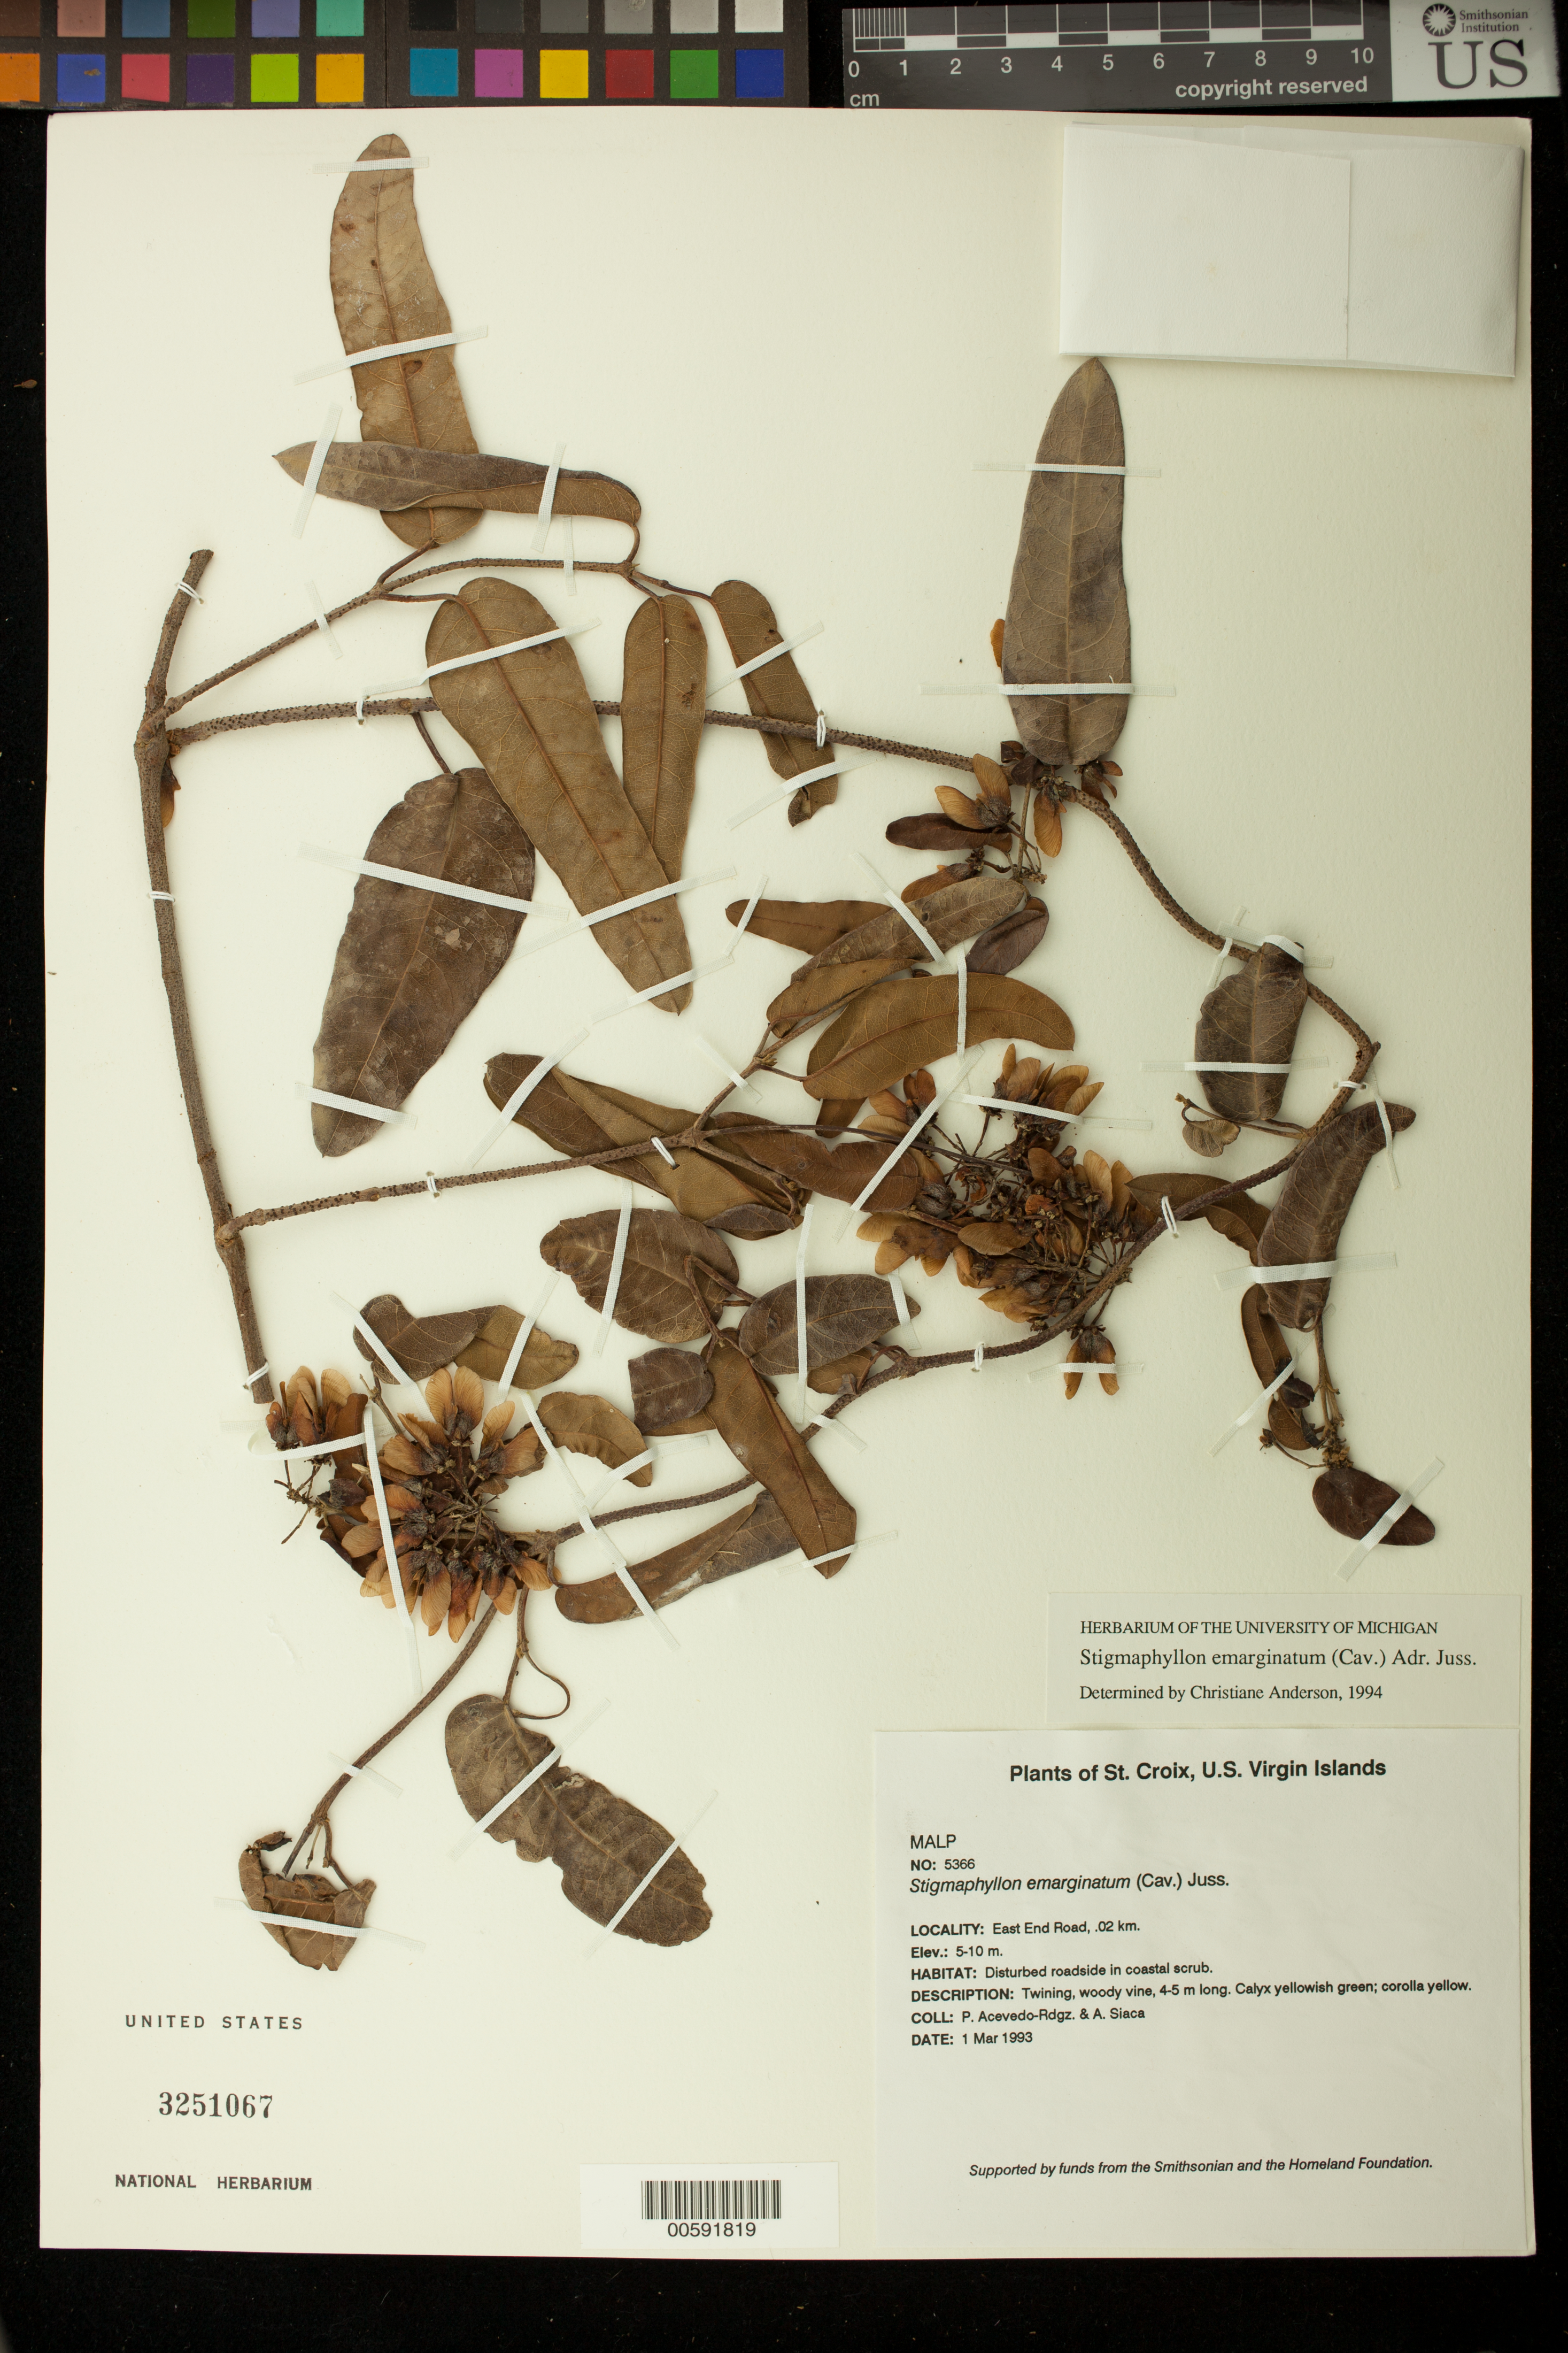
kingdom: Plantae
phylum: Tracheophyta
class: Magnoliopsida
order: Malpighiales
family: Malpighiaceae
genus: Stigmaphyllon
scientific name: Stigmaphyllon emarginatum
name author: (Cav.) A. Juss.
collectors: P. Acevedo-Rodr. & A. Siaca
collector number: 5366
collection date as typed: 01 Mar 1993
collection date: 1993-03-01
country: U.S. Virgin Islands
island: St. Croix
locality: East End Road, .02 km.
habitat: Disturbed roadside in coastal scrub.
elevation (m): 5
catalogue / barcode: US 3251067